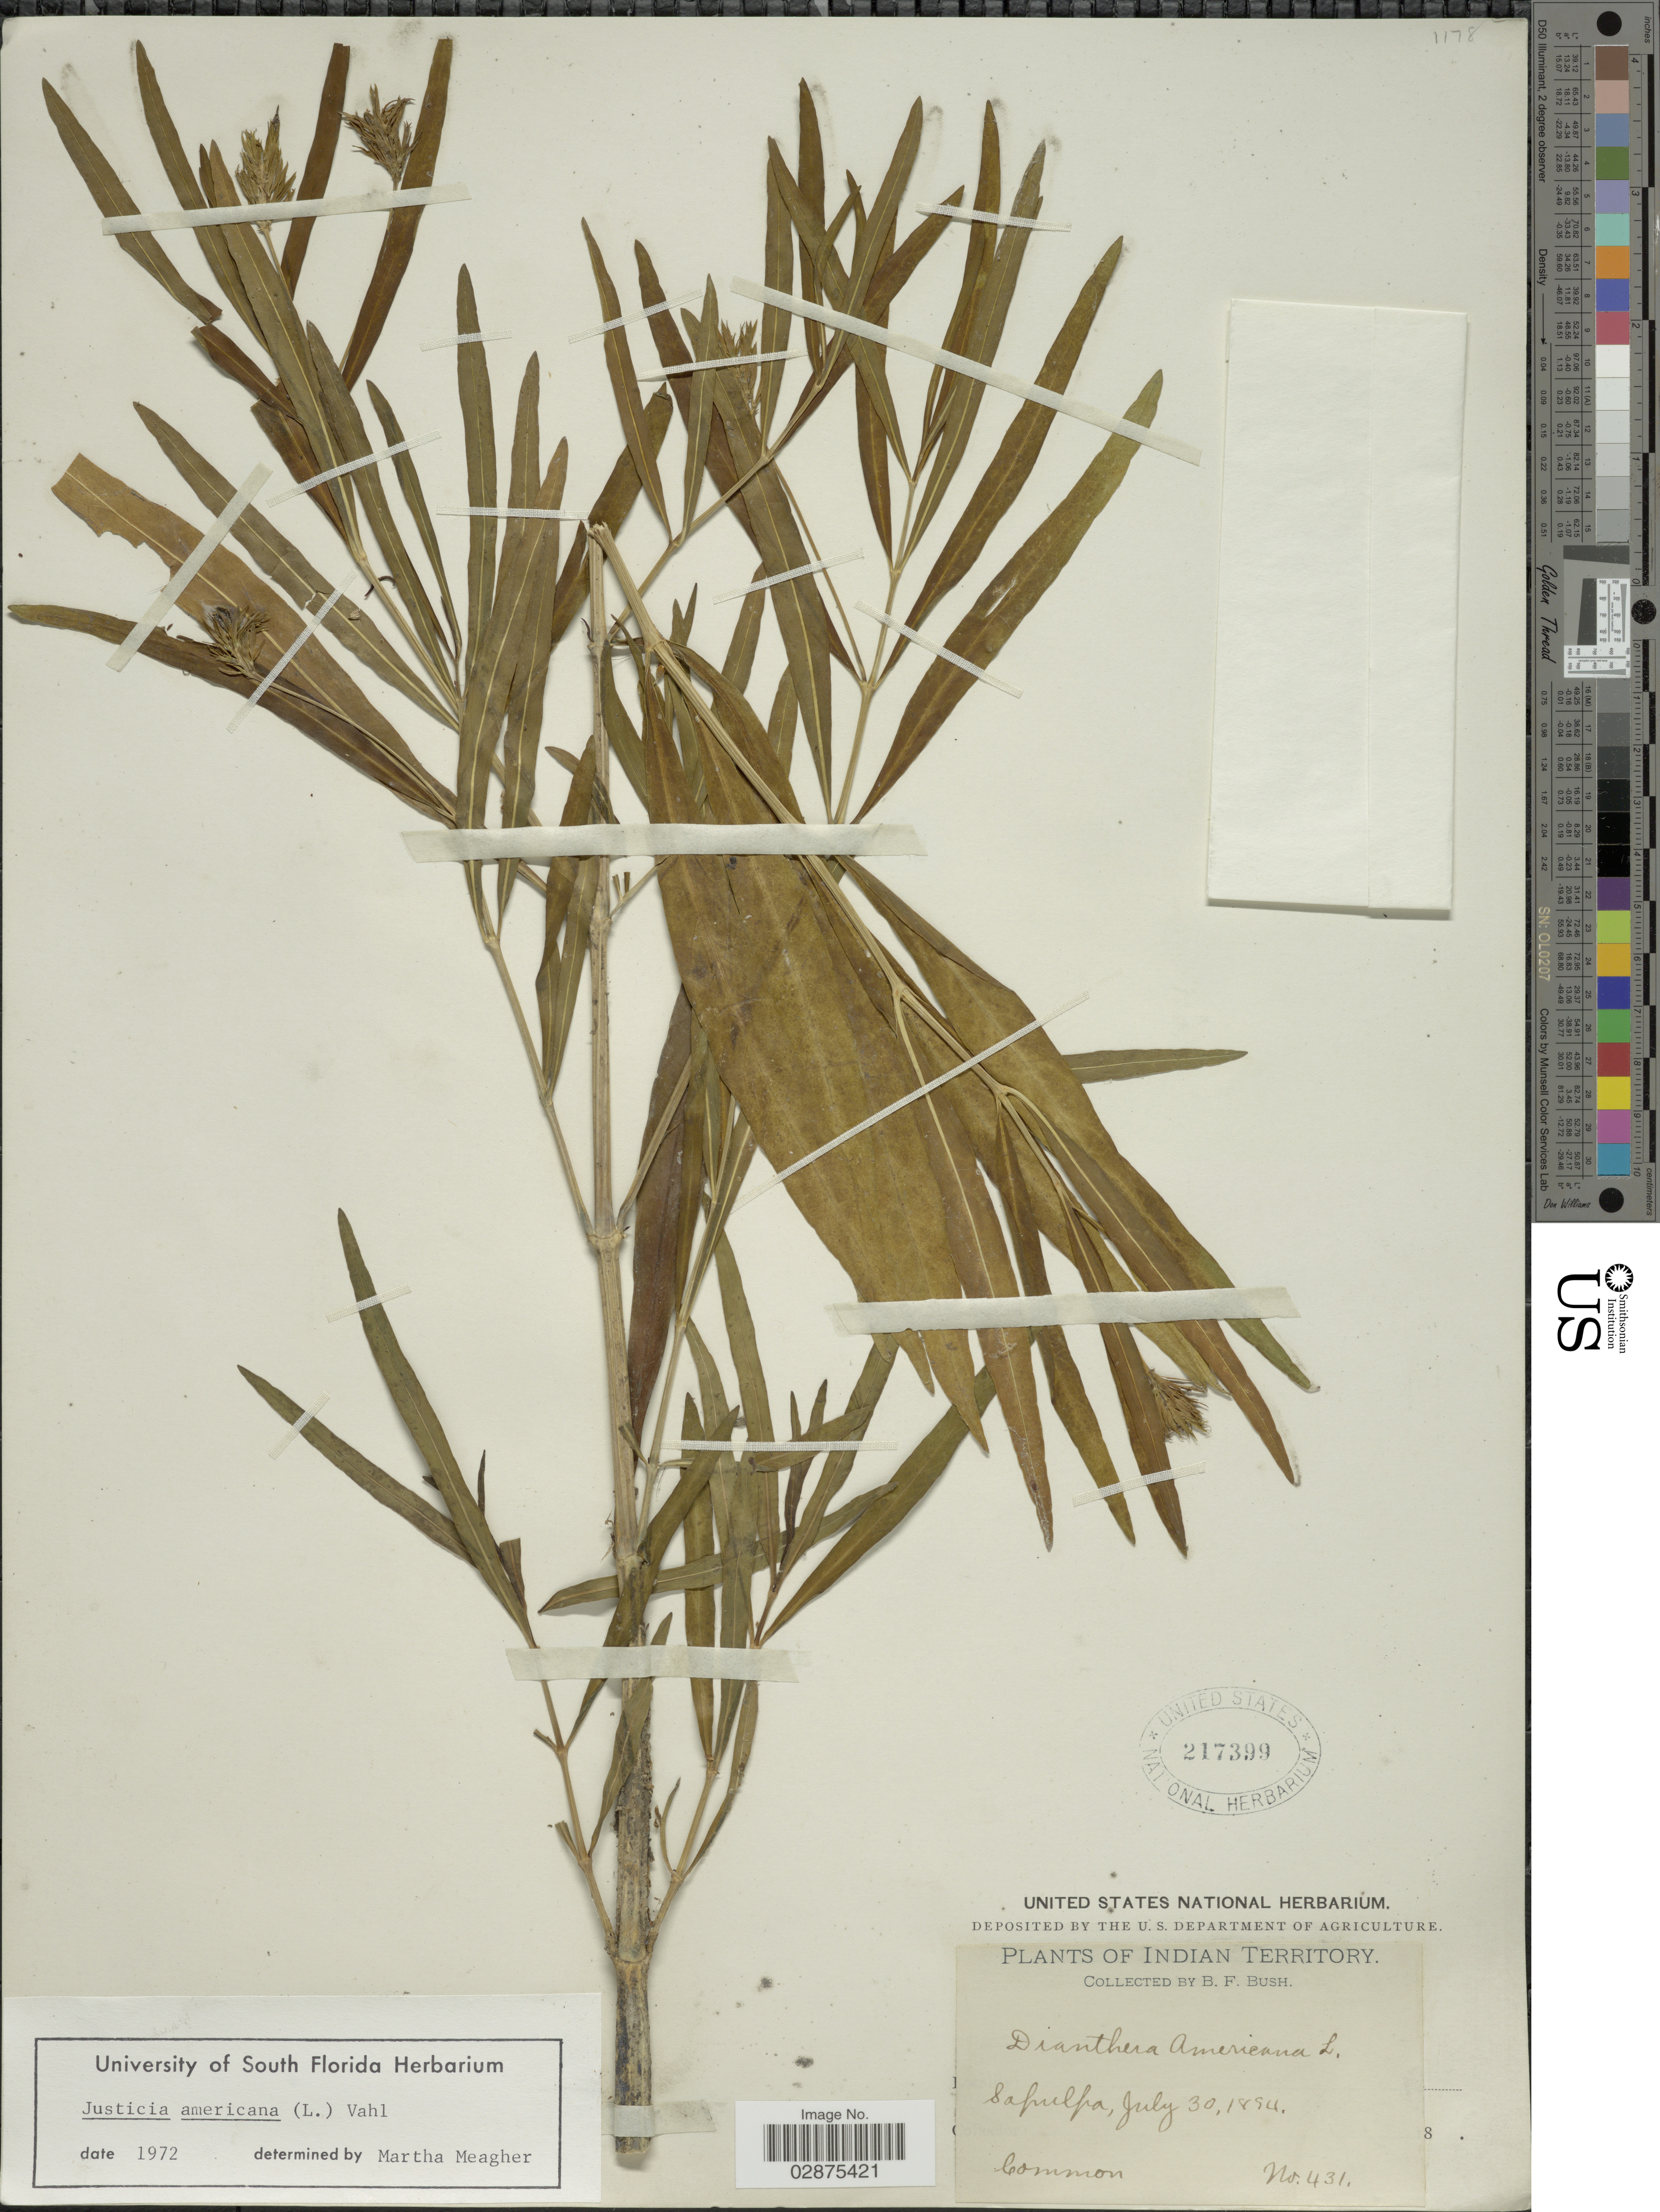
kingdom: Plantae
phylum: Tracheophyta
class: Magnoliopsida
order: Lamiales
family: Acanthaceae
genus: Justicia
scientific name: Justicia americana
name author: (L.) Vahl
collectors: B. F. Bush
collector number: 431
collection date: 1894-07-30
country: United States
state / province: Oklahoma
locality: Indian Territory. Sapulpa.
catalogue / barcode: US 217399